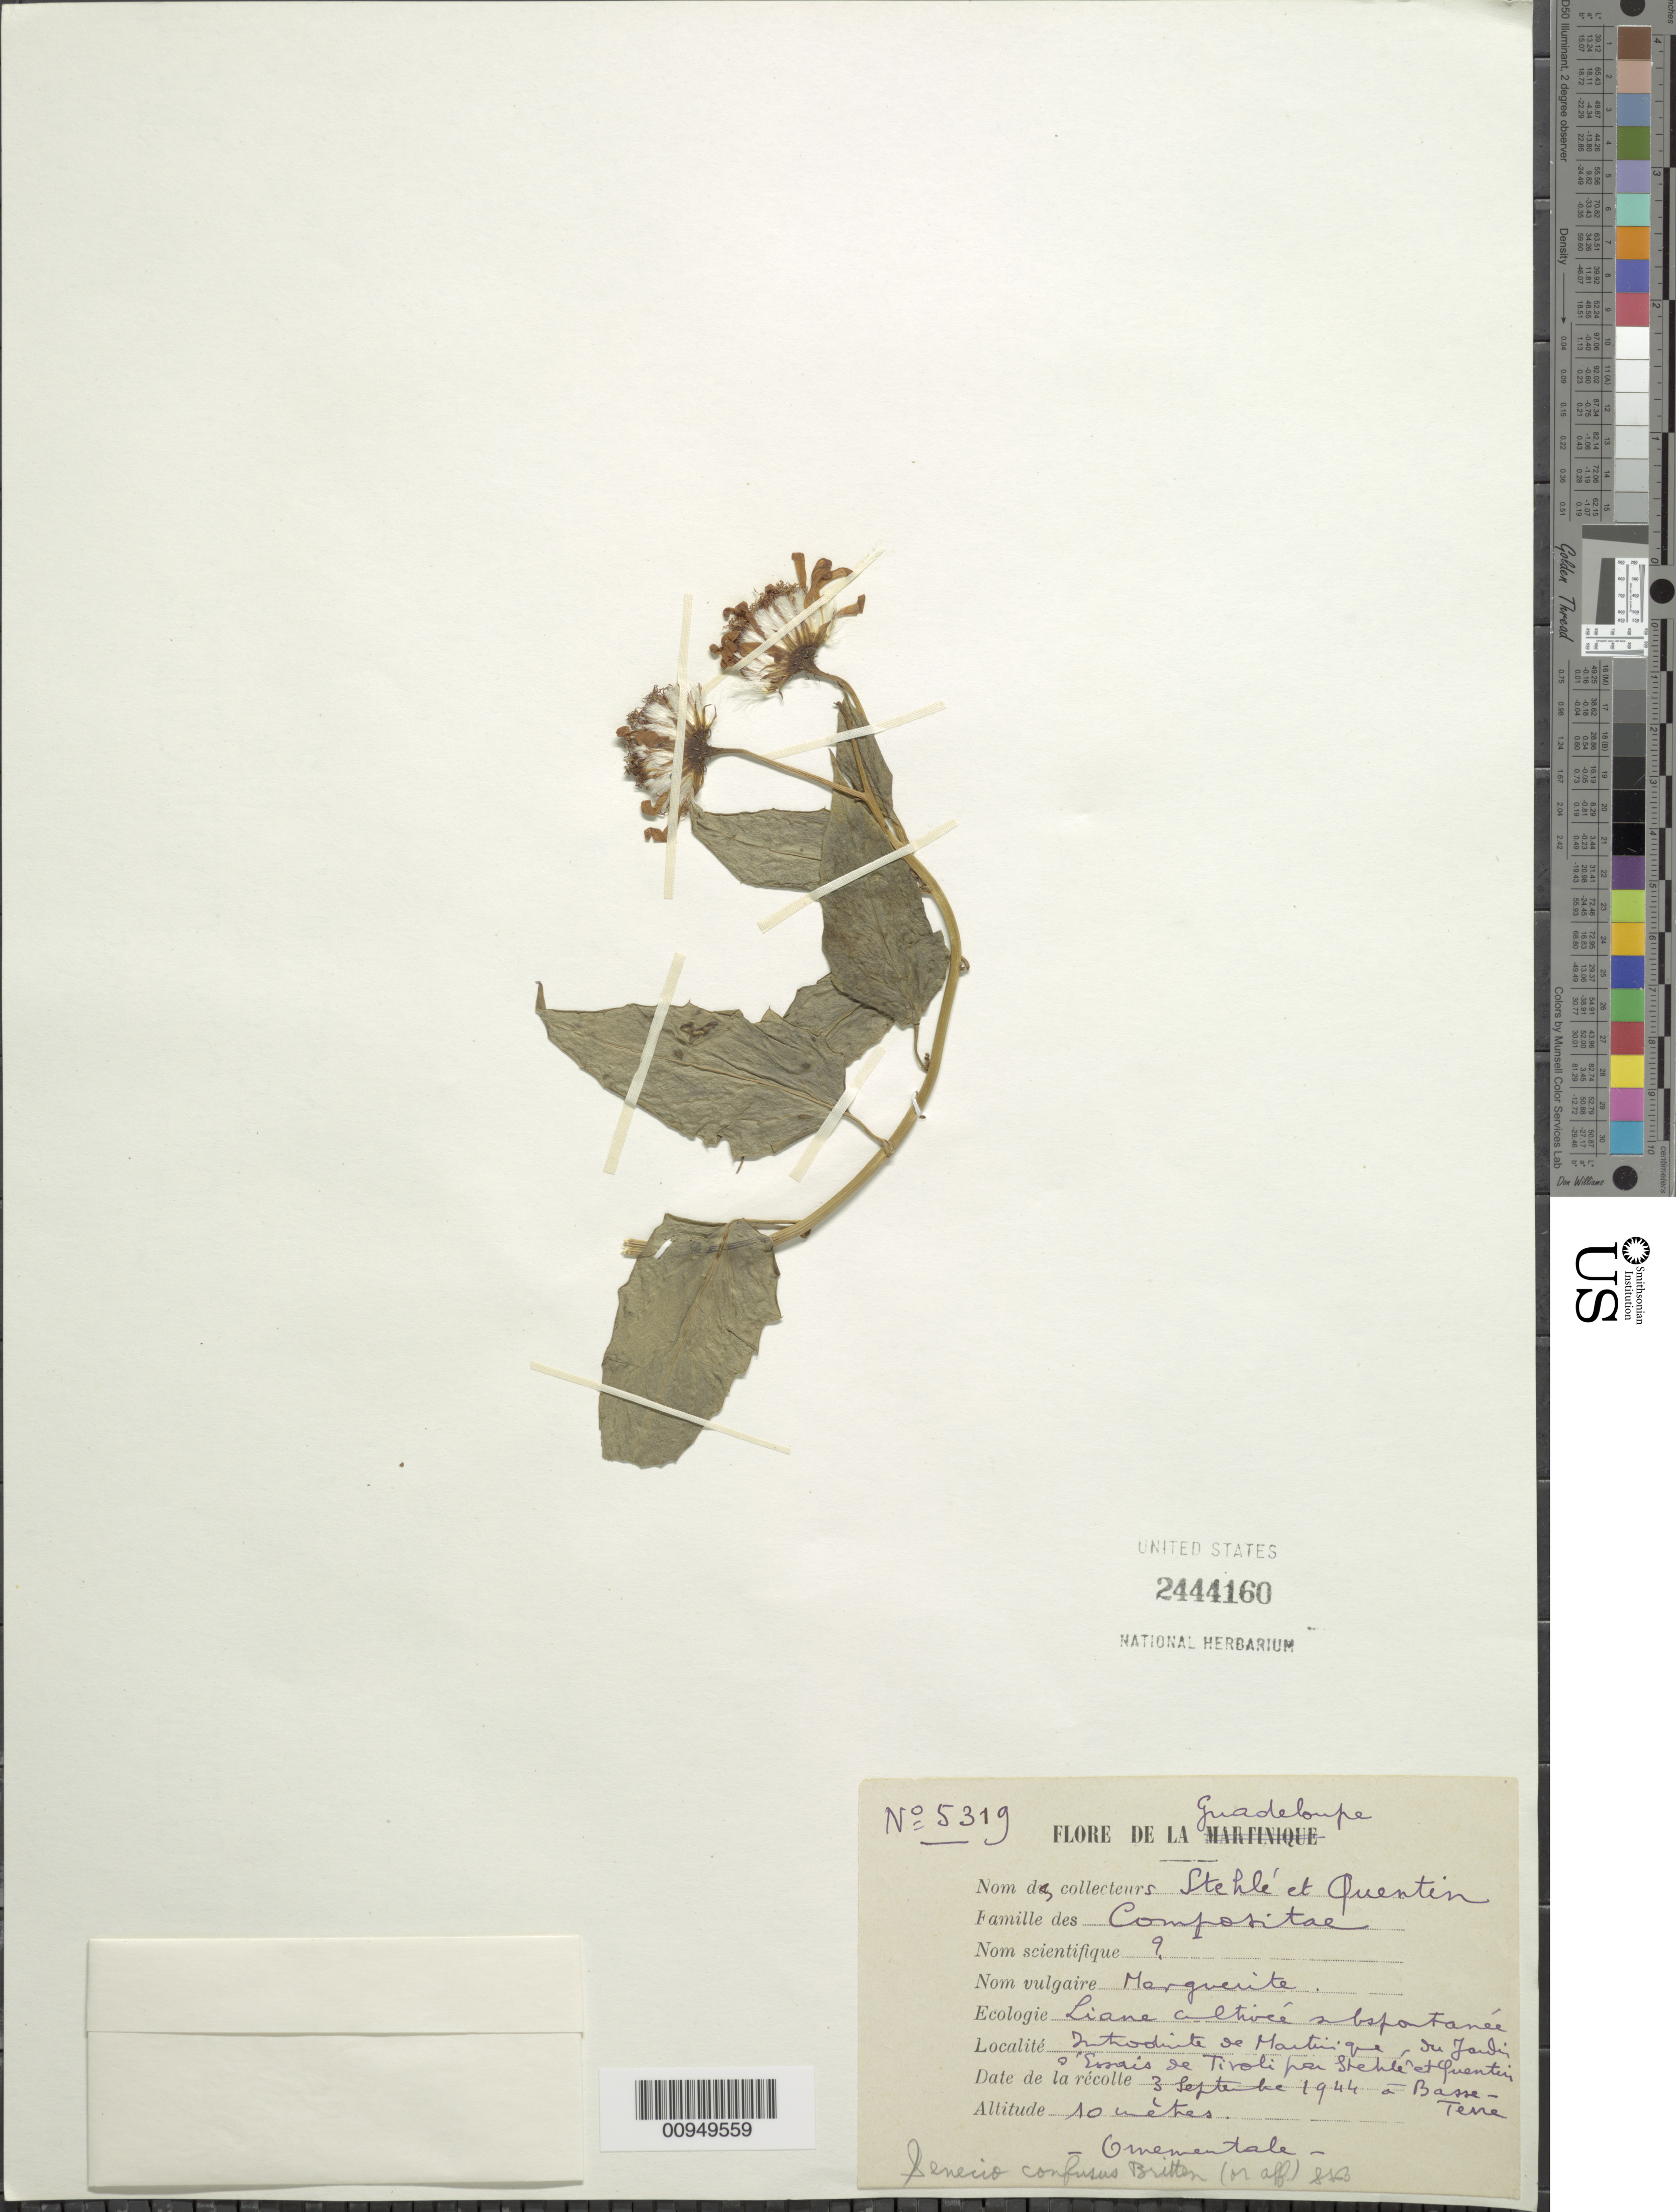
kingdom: Plantae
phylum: Tracheophyta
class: Magnoliopsida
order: Asterales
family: Asteraceae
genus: Pseudogynoxys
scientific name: Pseudogynoxys chenopodioides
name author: (Kunth) Cabrera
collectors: H. Stehlé & R. Quentin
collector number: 5319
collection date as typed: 03 Sep 1944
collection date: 1944-09-03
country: Guadeloupe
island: Basse Terre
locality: De jardin a Essais de Tivoli, Basse Terre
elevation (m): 10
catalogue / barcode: US 2444160